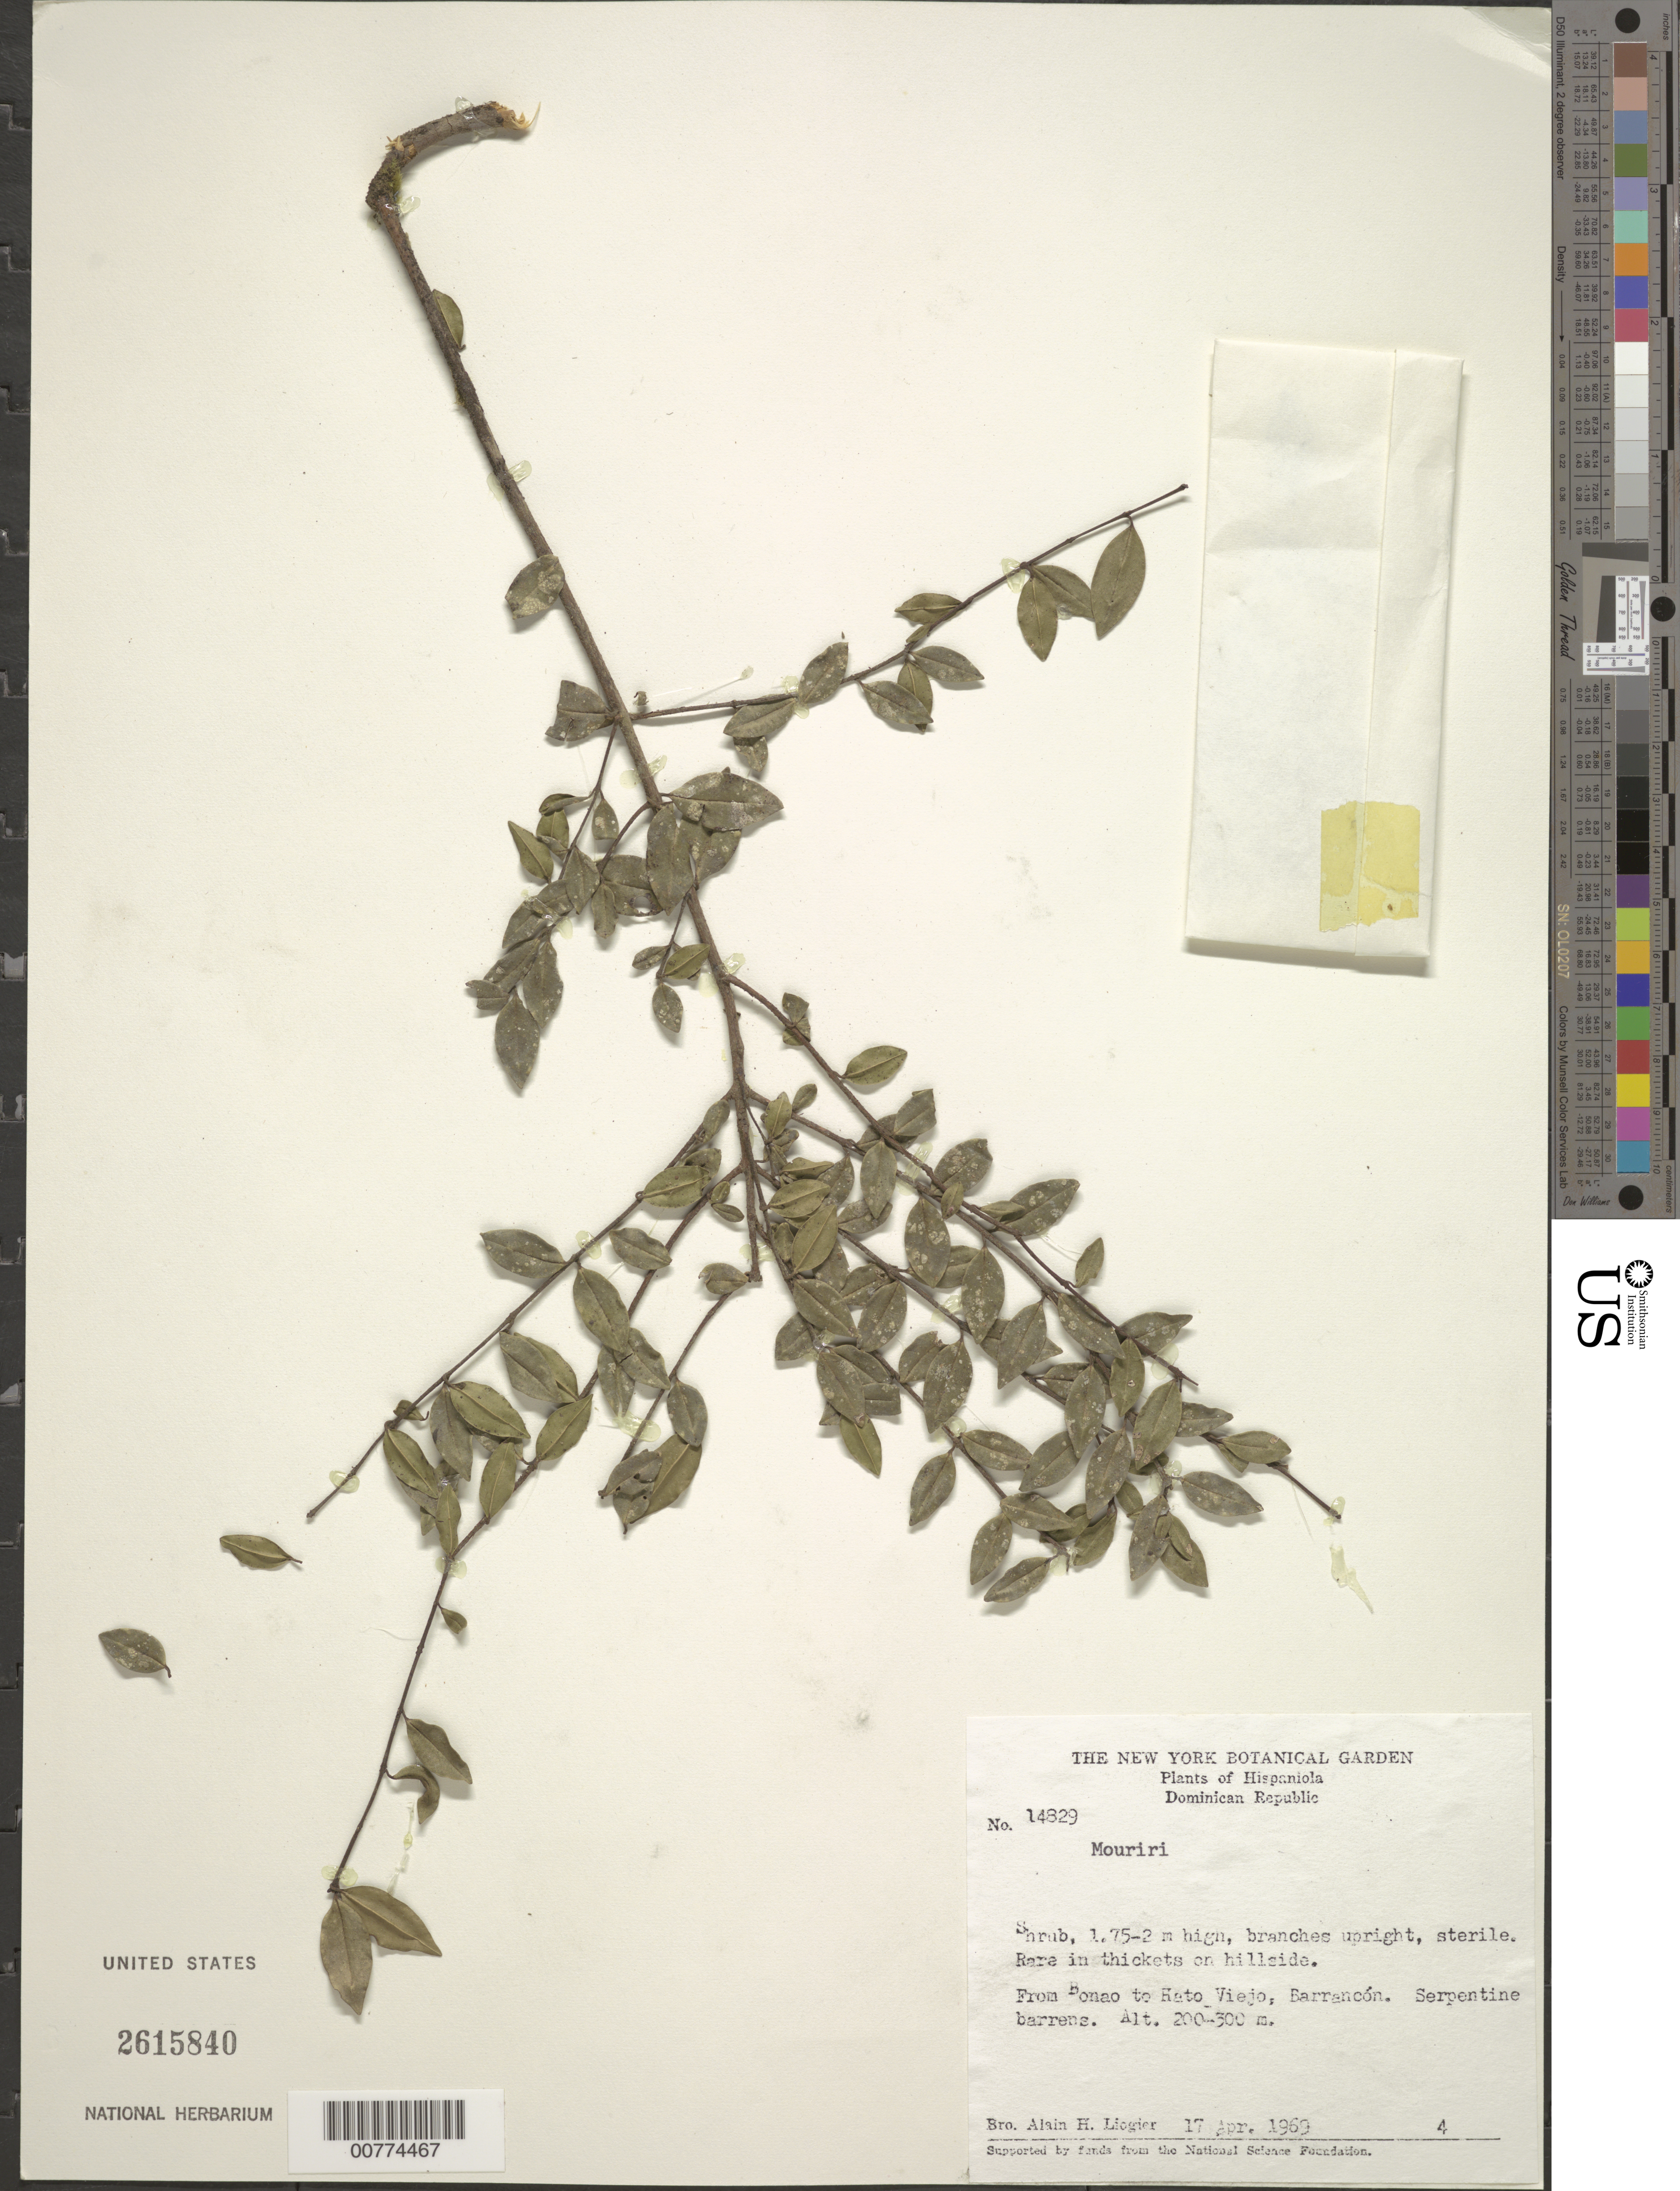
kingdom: Plantae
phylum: Tracheophyta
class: Magnoliopsida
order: Myrtales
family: Myrtaceae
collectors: A. H. Liogier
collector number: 14829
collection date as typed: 17 Apr 1969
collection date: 1969-04-17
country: Dominican Republic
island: Hispaniola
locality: Barrancón, from Bonao to Hato Viejo.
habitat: Serpentine barrens.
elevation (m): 200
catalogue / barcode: US 2615840